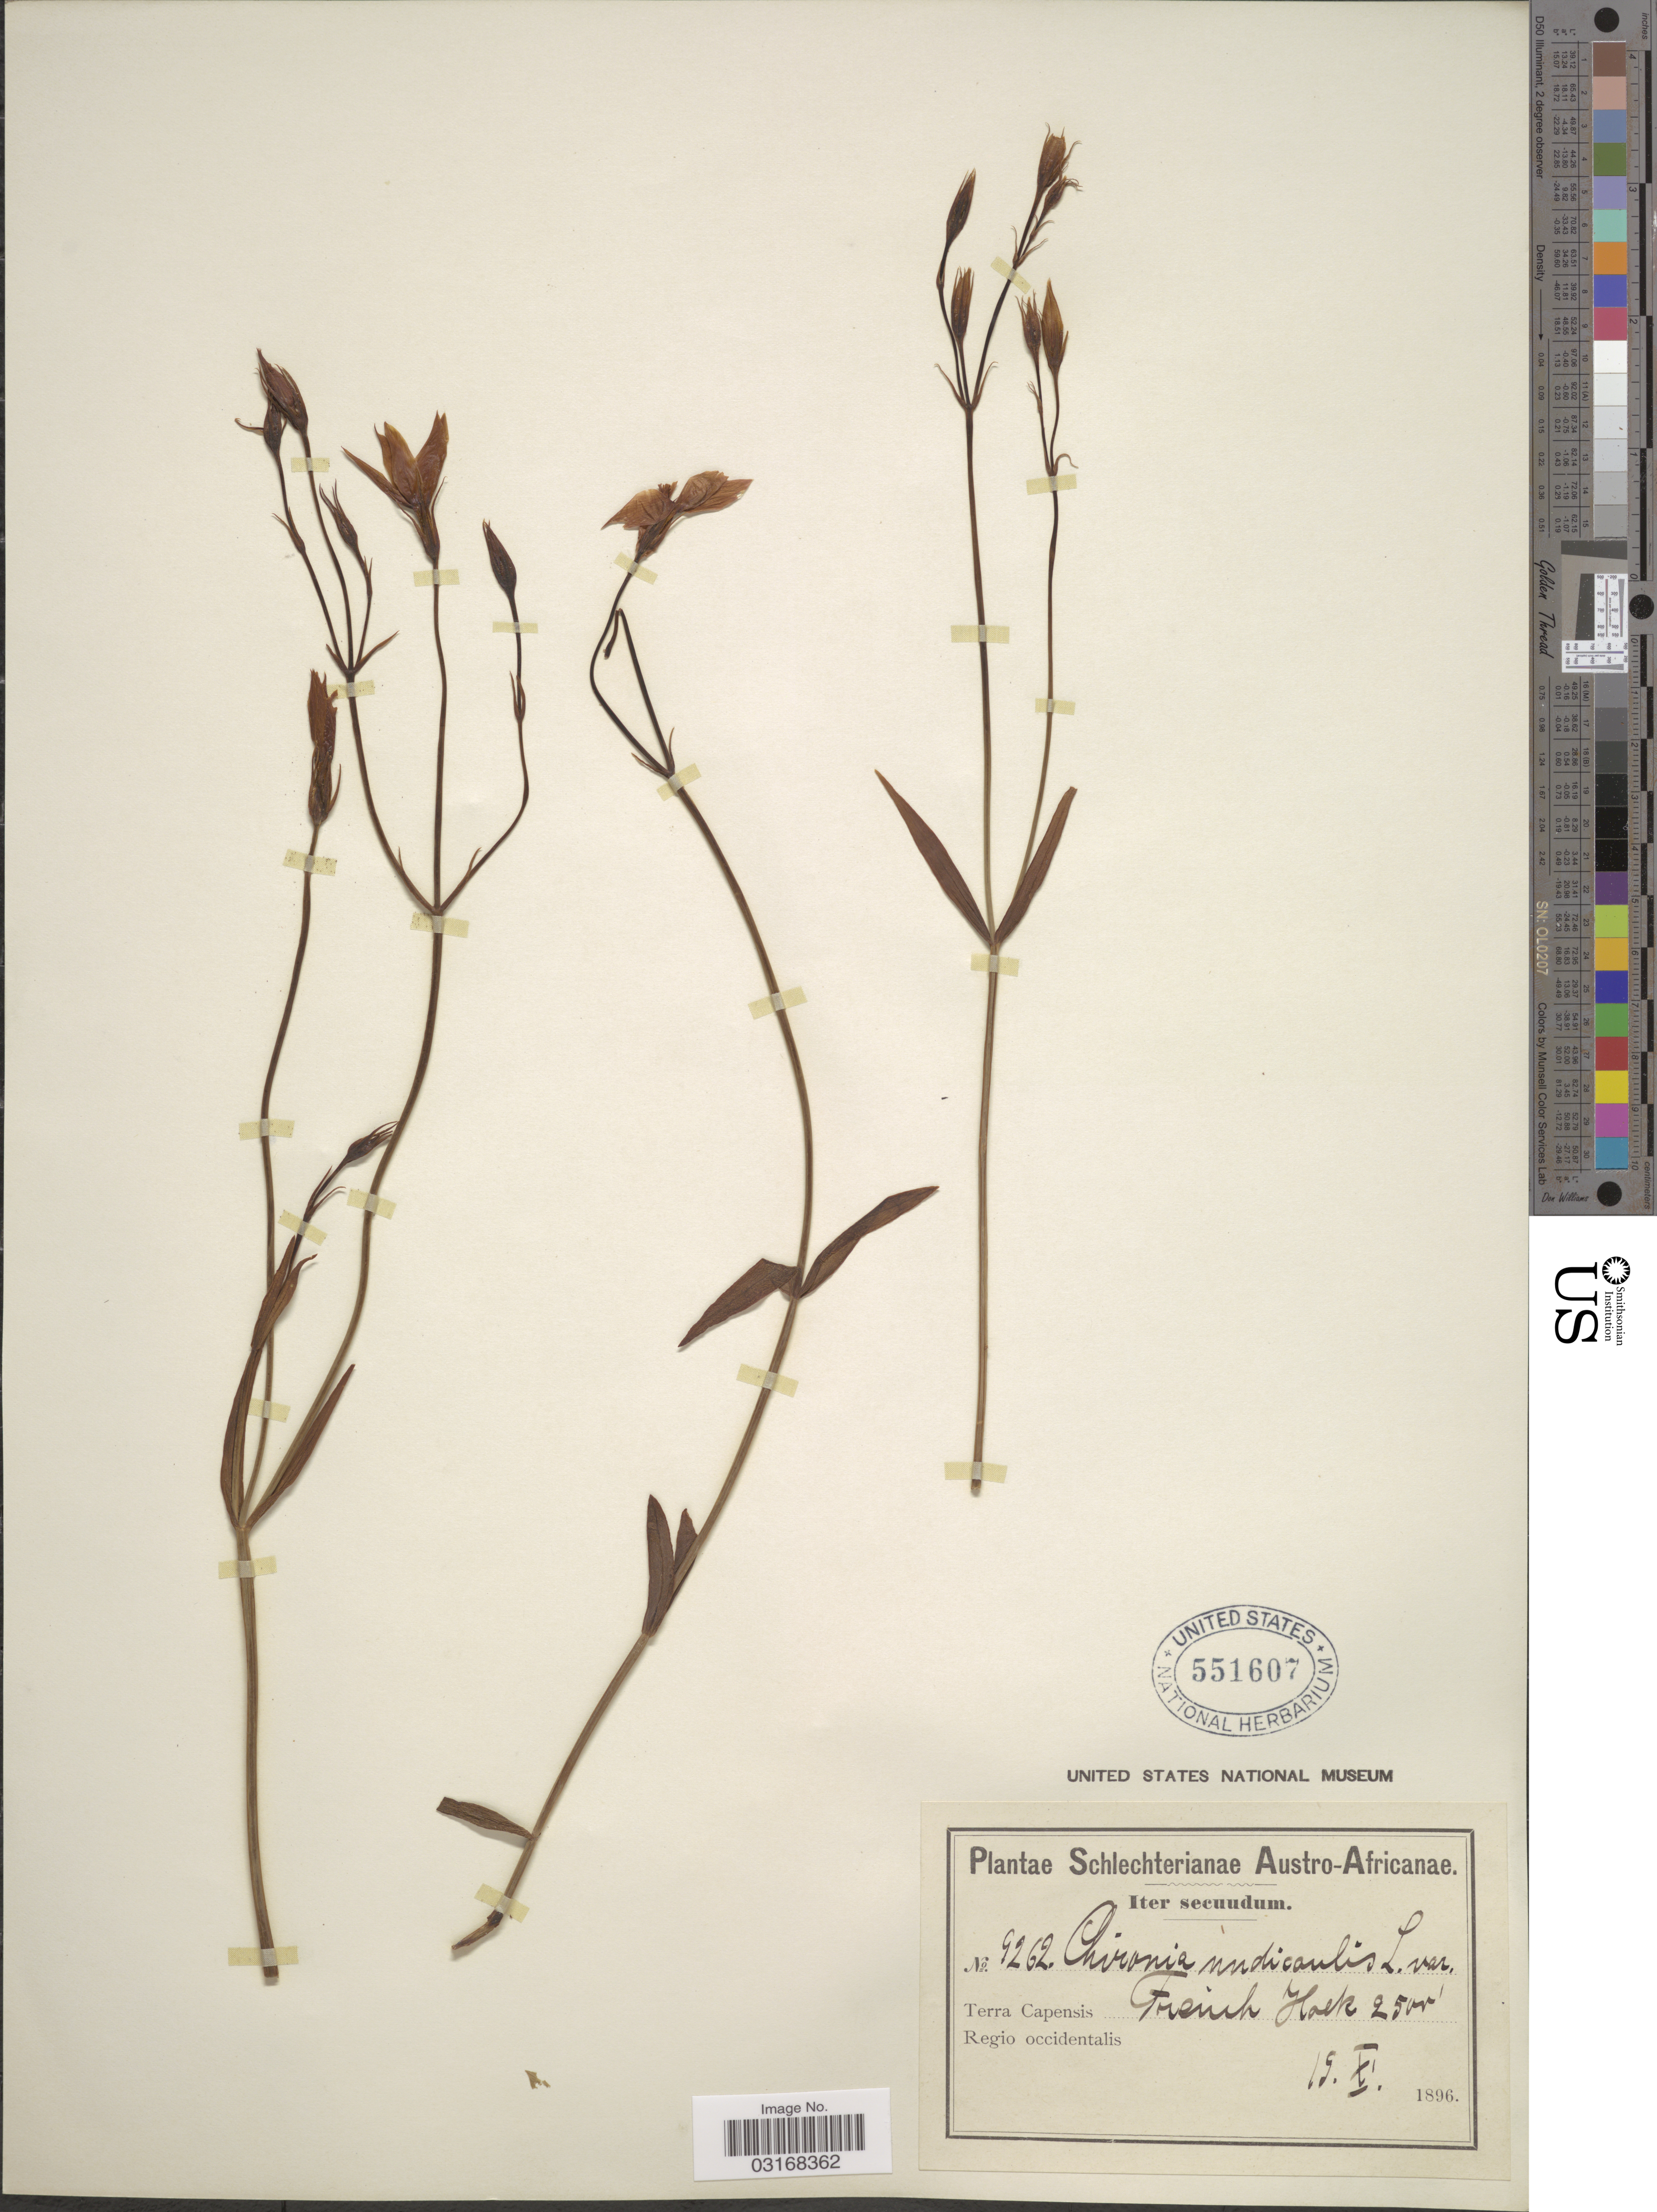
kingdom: Plantae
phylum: Tracheophyta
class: Magnoliopsida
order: Gentianales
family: Gentianaceae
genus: Chironia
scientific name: Chironia nudicaulis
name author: L. f.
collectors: Schlechter, --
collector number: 9262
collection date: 1896-11-19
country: South Africa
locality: Austro-Africanae. Terra Capensis. Regio occidentalis. French Hoek.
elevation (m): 762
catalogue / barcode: US 551607